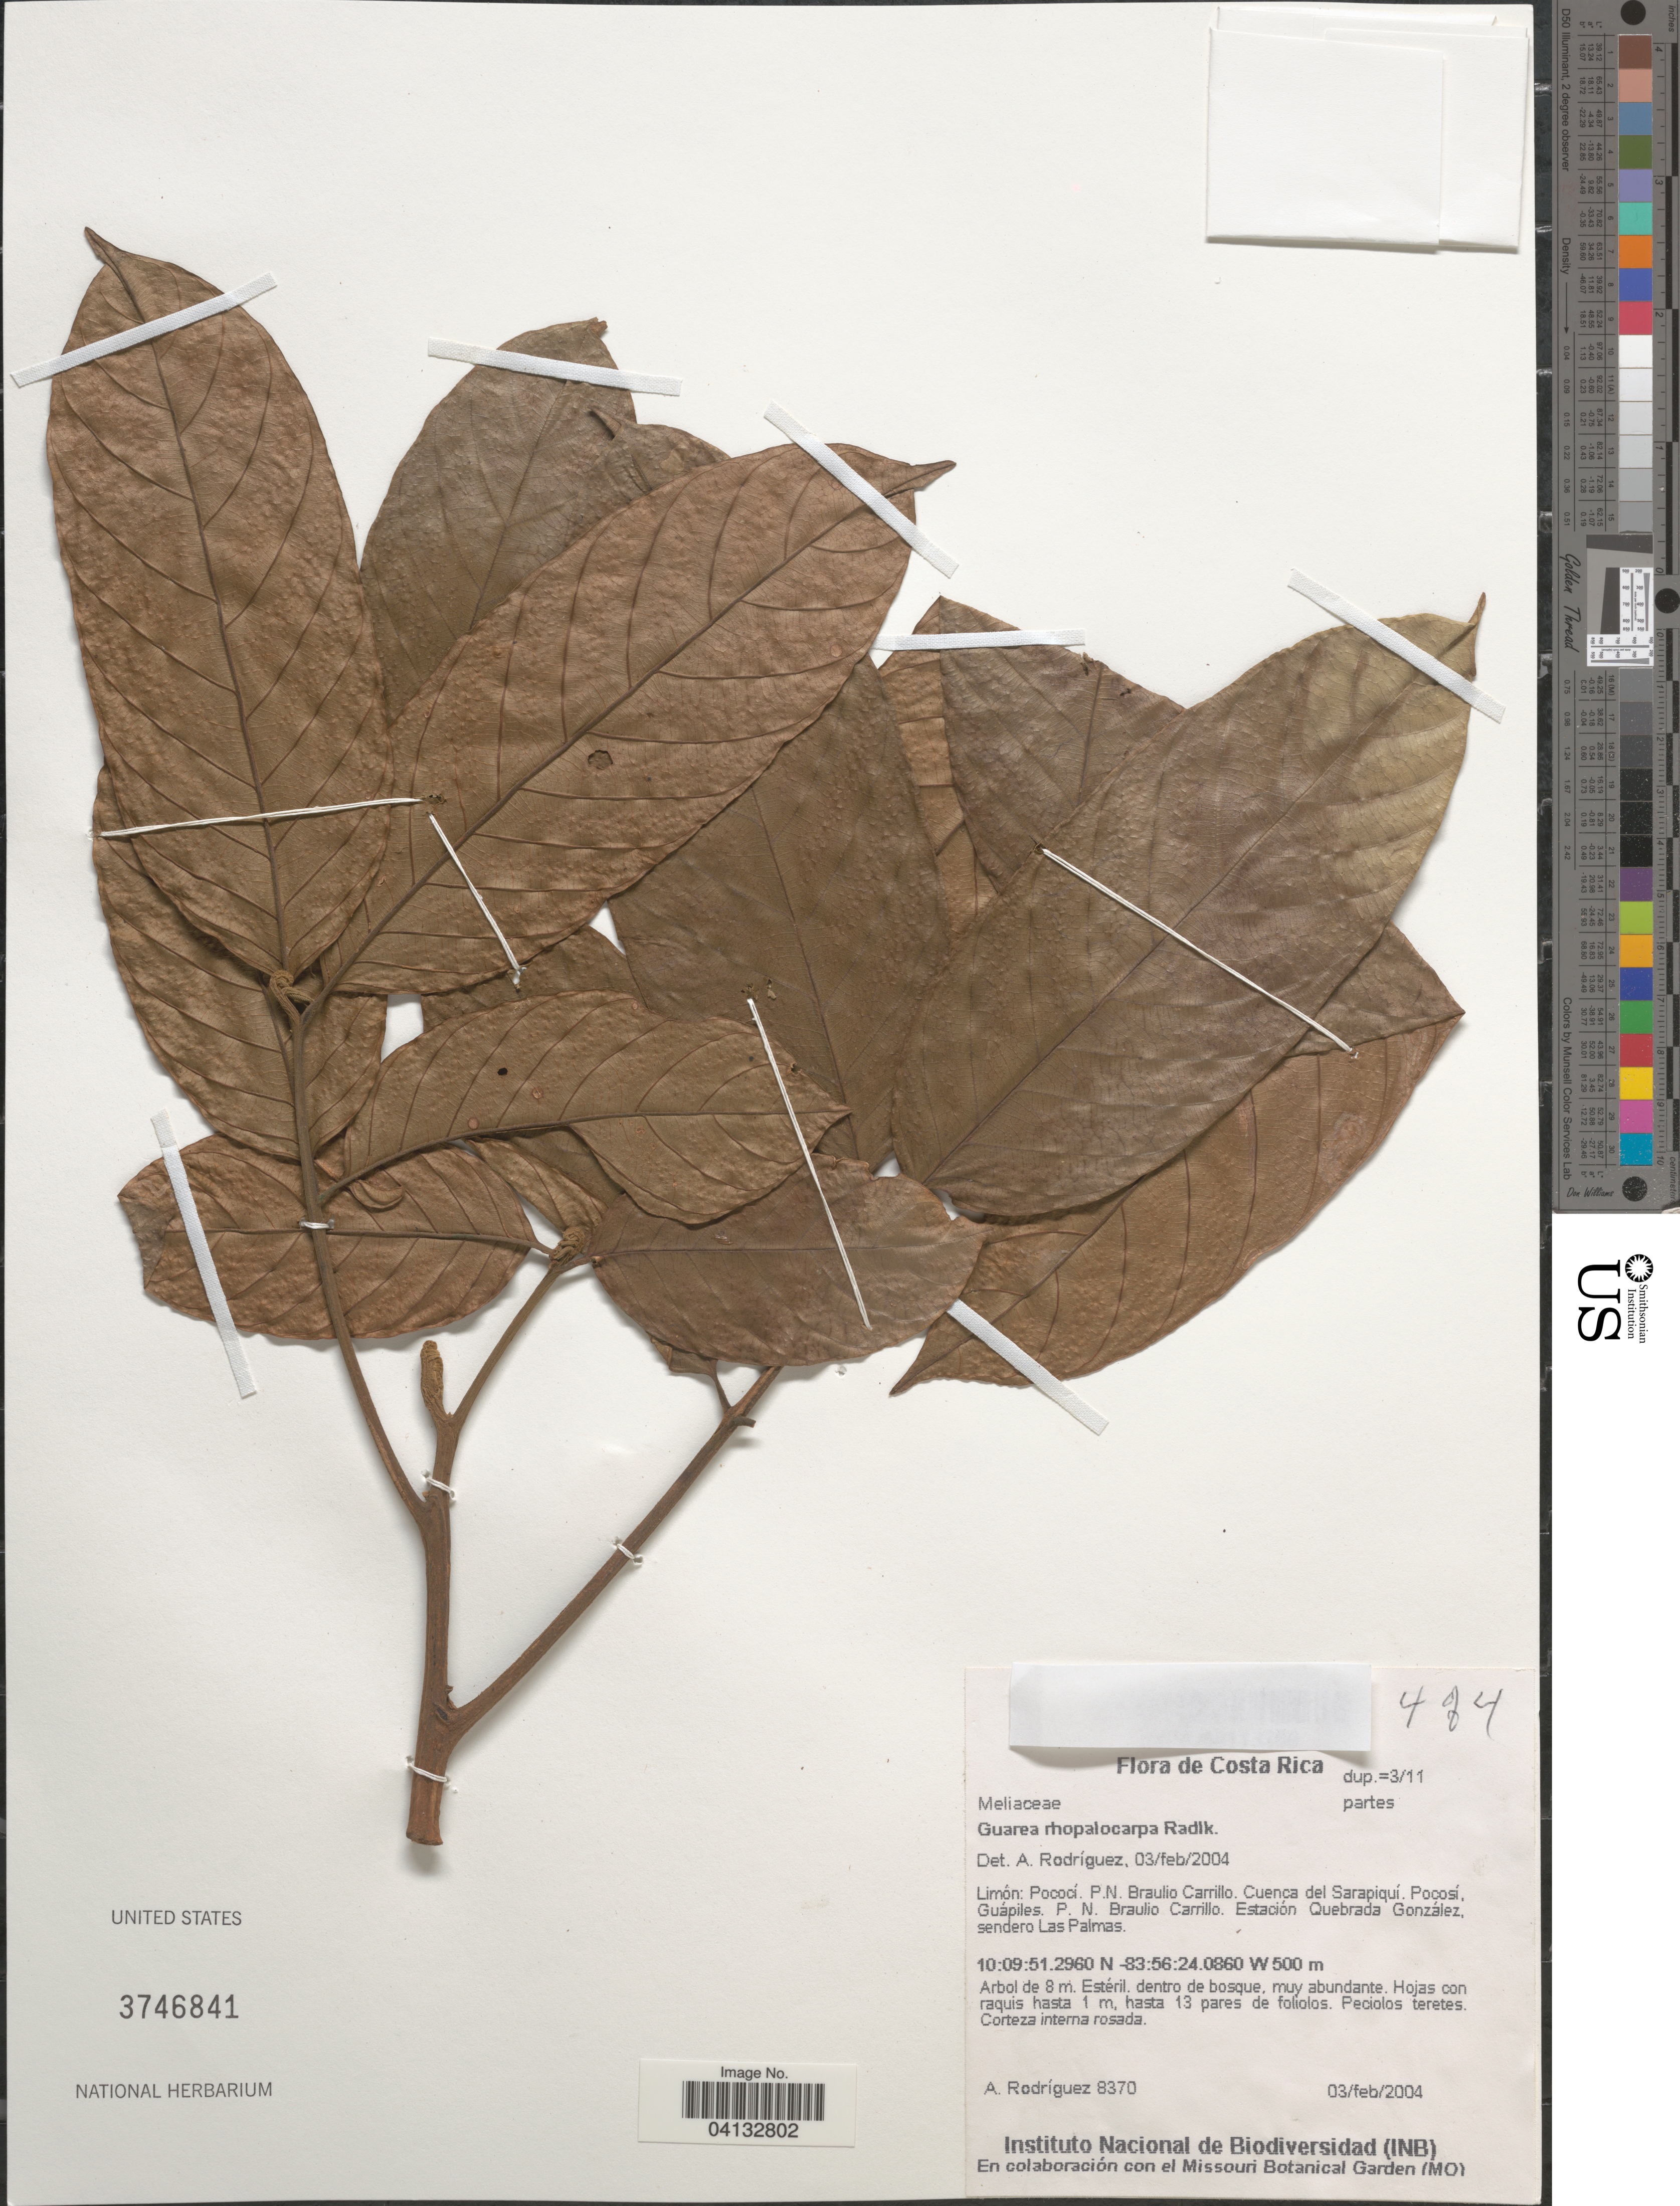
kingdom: Plantae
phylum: Tracheophyta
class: Magnoliopsida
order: Sapindales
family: Meliaceae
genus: Guarea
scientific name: Guarea rhopalocarpa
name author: Radlk.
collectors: A. Rodríguez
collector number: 8370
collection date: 2004-02-03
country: Costa Rica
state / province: Limón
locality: Pococí. P.N. Braulio Carrillo. Cuenca del Sarapiquí. Pocosí, Guápiles. P.N. Braulio Carrillo. Estación Quebrada González, sendero Las Palmas.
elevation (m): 500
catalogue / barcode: US 3746841